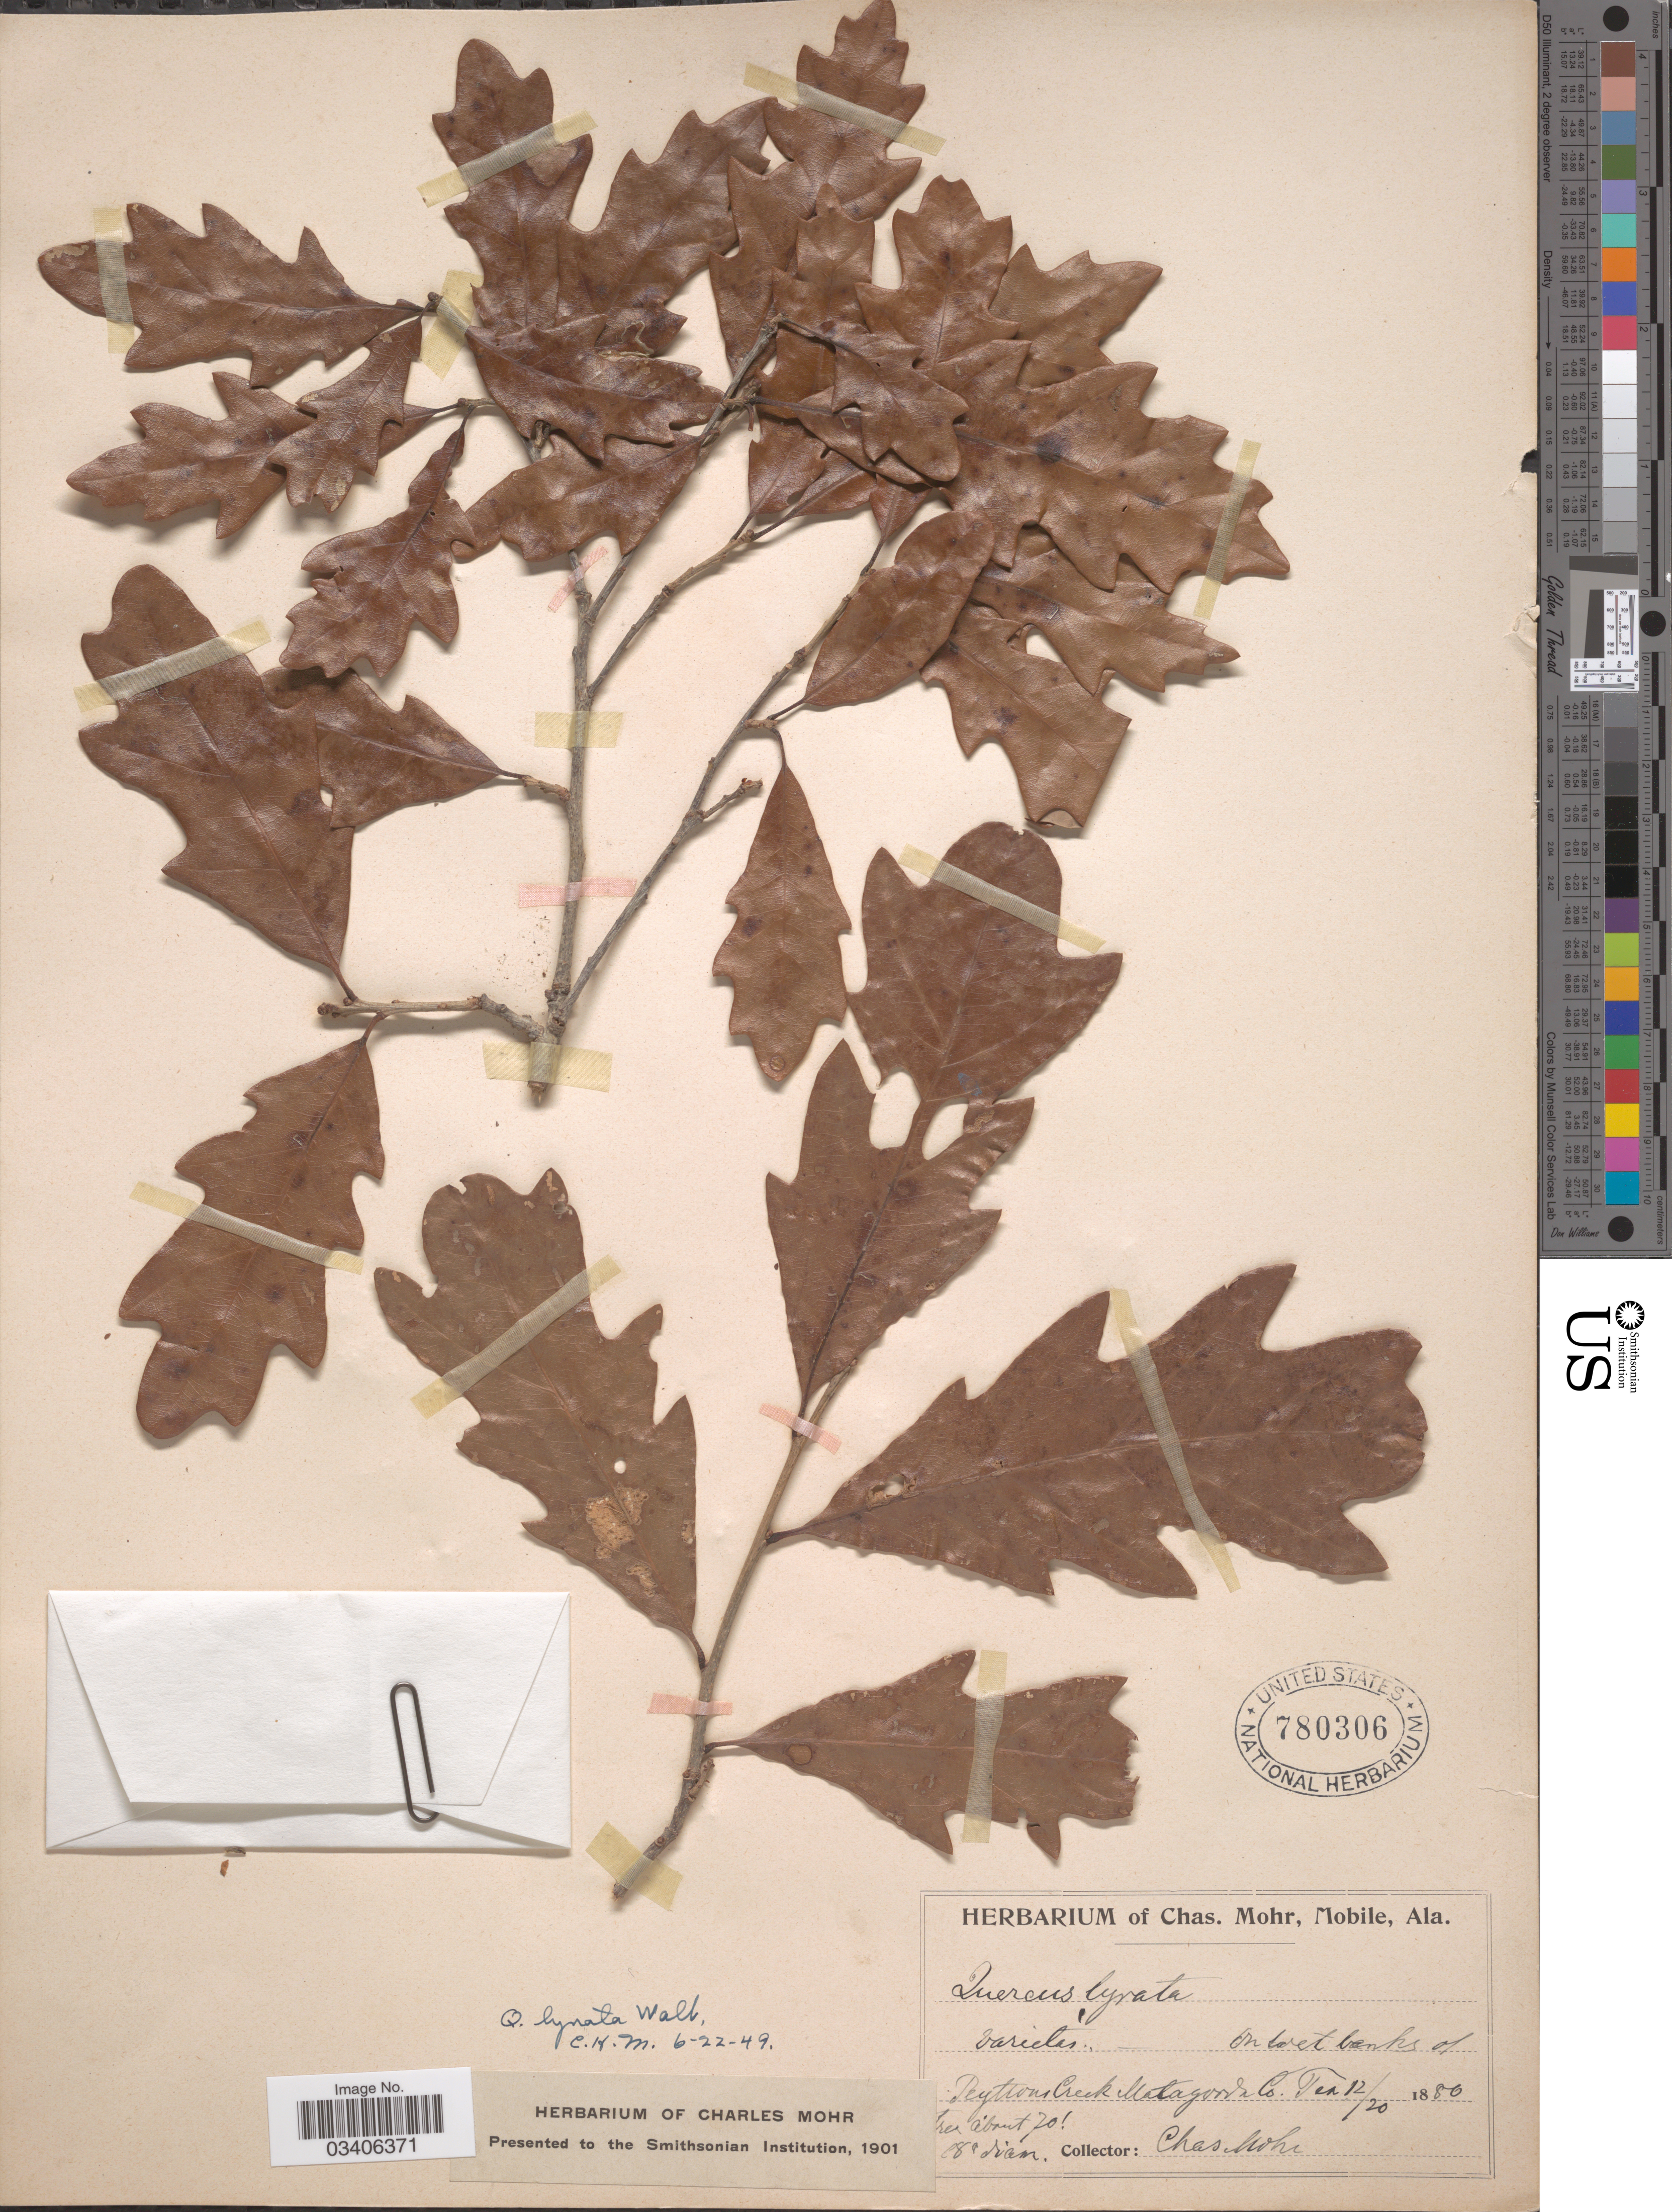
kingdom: Plantae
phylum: Tracheophyta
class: Magnoliopsida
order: Fagales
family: Fagaceae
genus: Quercus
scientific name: Quercus lyrata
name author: Walter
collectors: Mohr, C. T. (herbarium)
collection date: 1880-12-20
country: United States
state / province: Texas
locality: Peyttons Creek Matagorda Co.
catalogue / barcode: US 780306